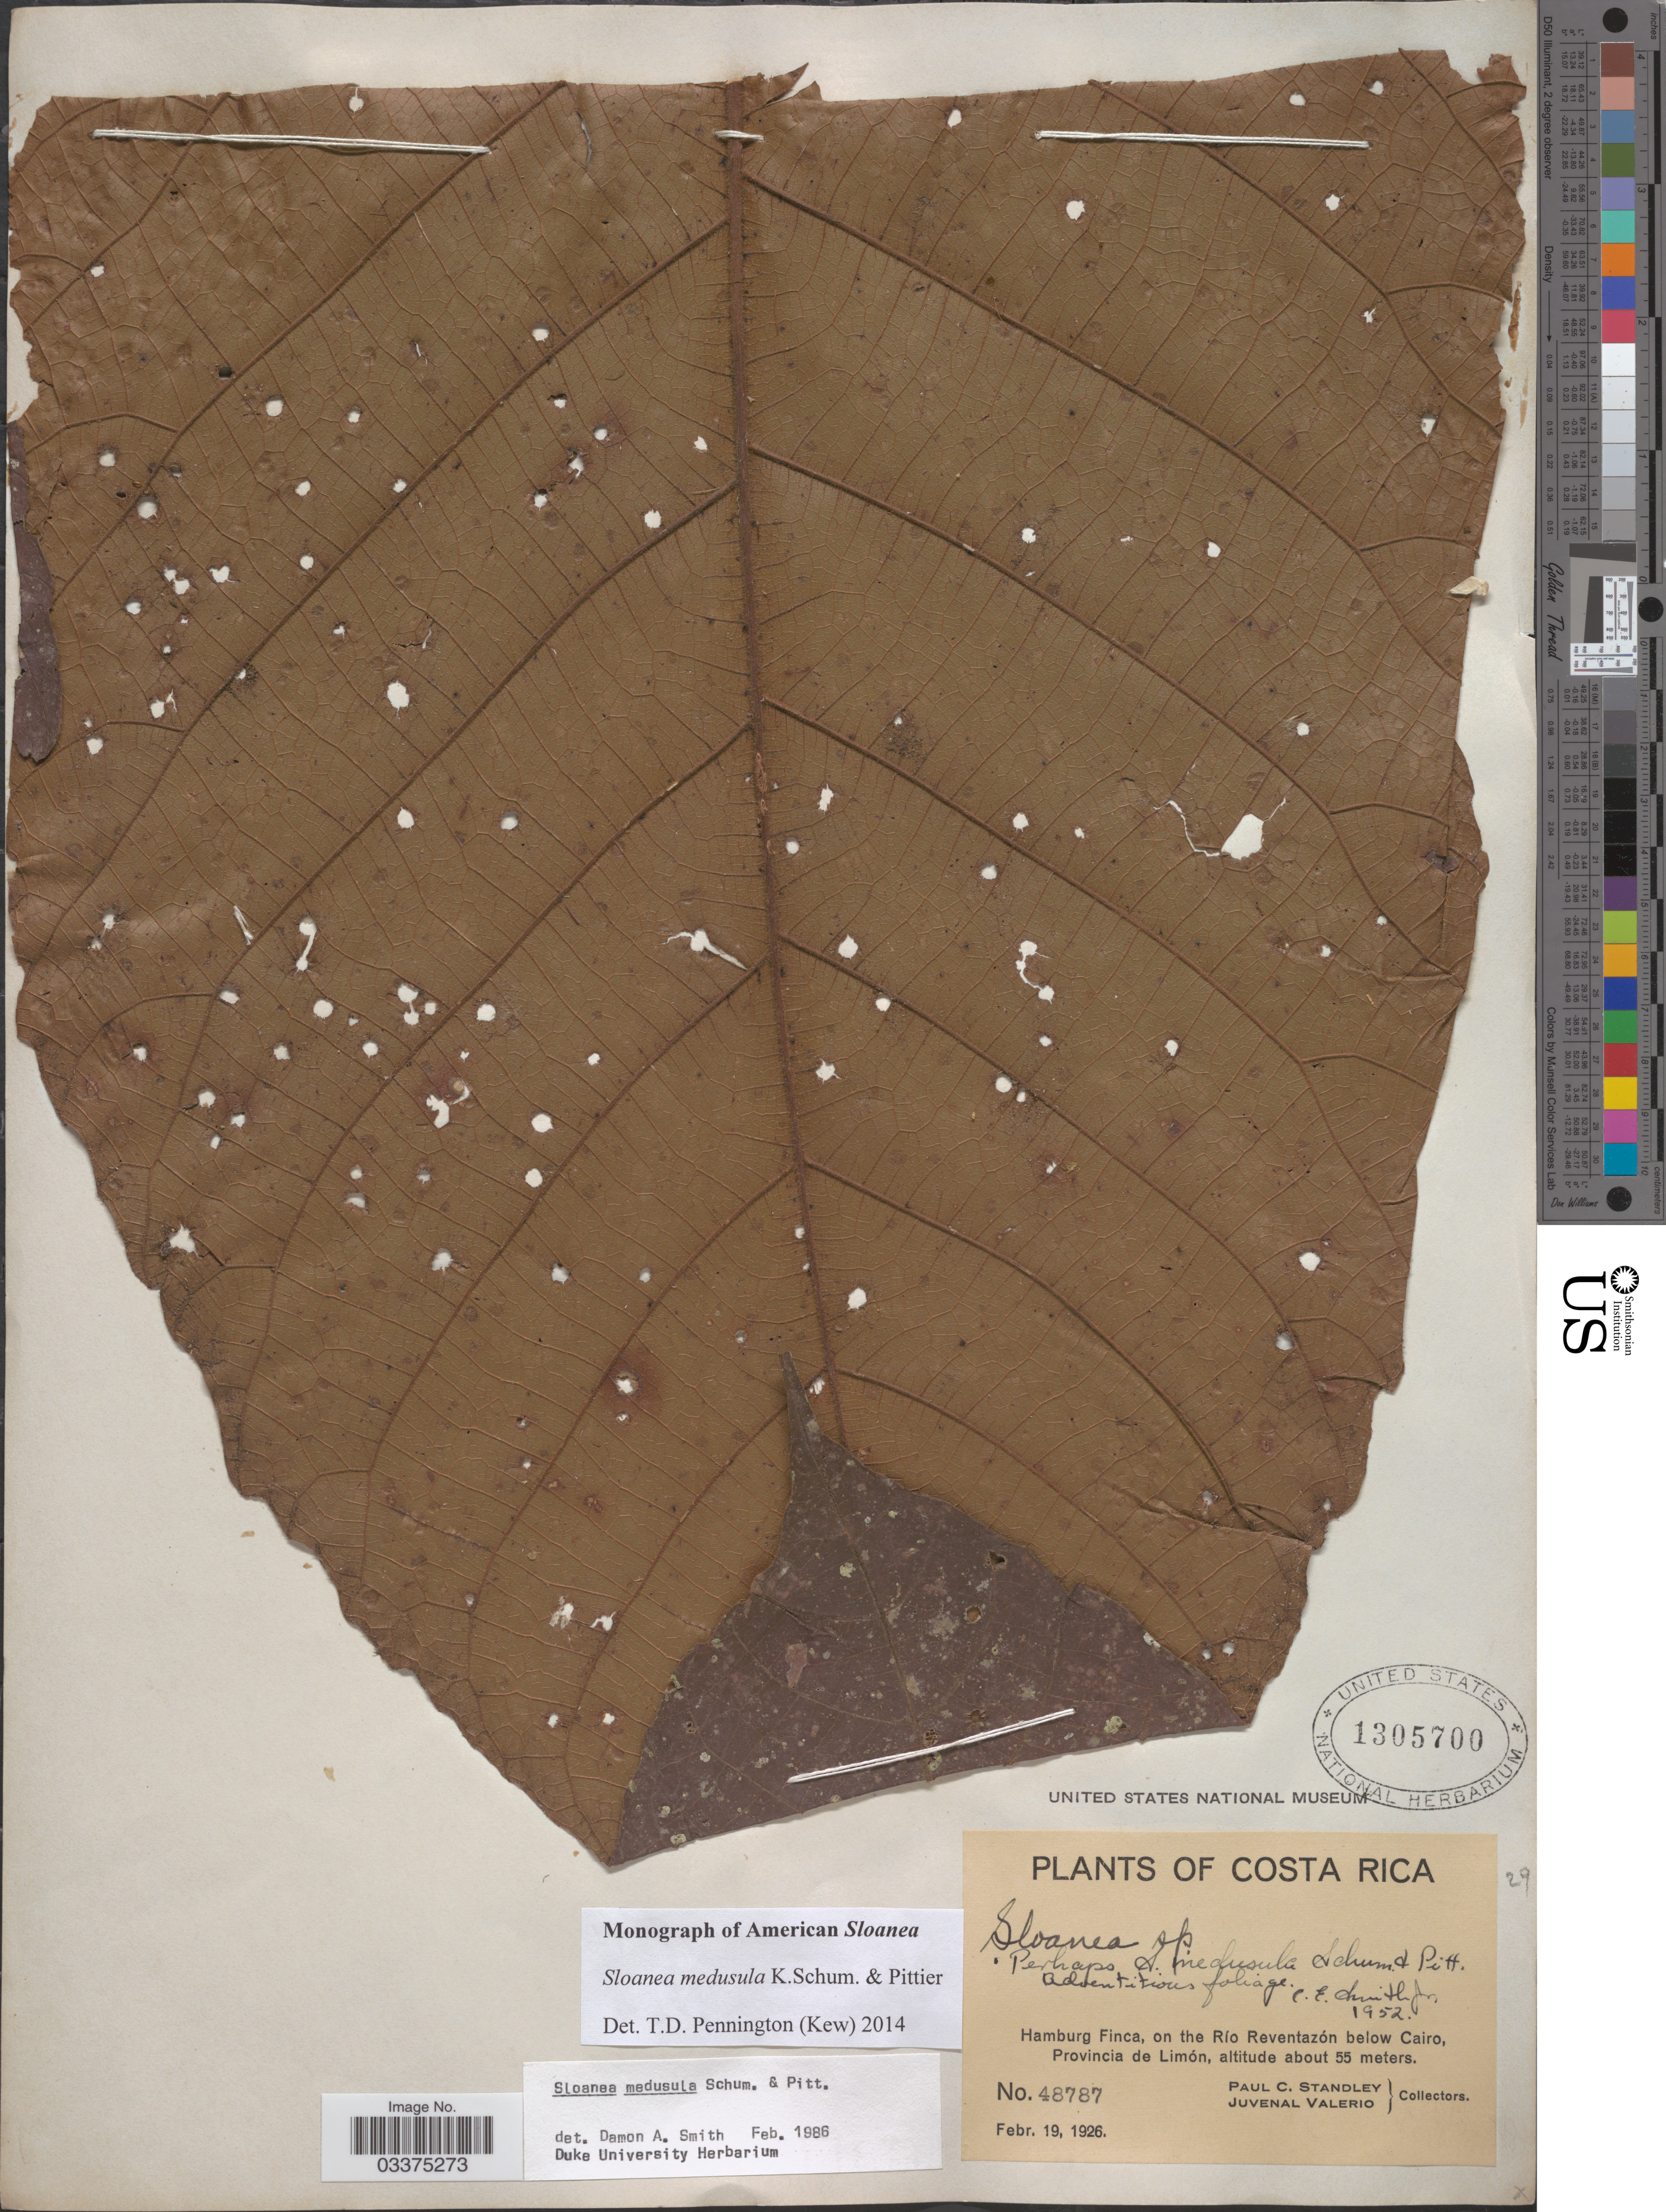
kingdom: Plantae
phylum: Tracheophyta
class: Magnoliopsida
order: Oxalidales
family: Elaeocarpaceae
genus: Sloanea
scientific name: Sloanea medusula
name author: K. Schum. & Pittier in Pittier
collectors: P. C. Standley & J. Valerio R.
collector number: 48787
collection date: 1926-02-19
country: Costa Rica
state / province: Limón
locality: Hamburg Finca, on the Río Reventazón below Cairo.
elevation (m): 55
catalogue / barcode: US 1305700